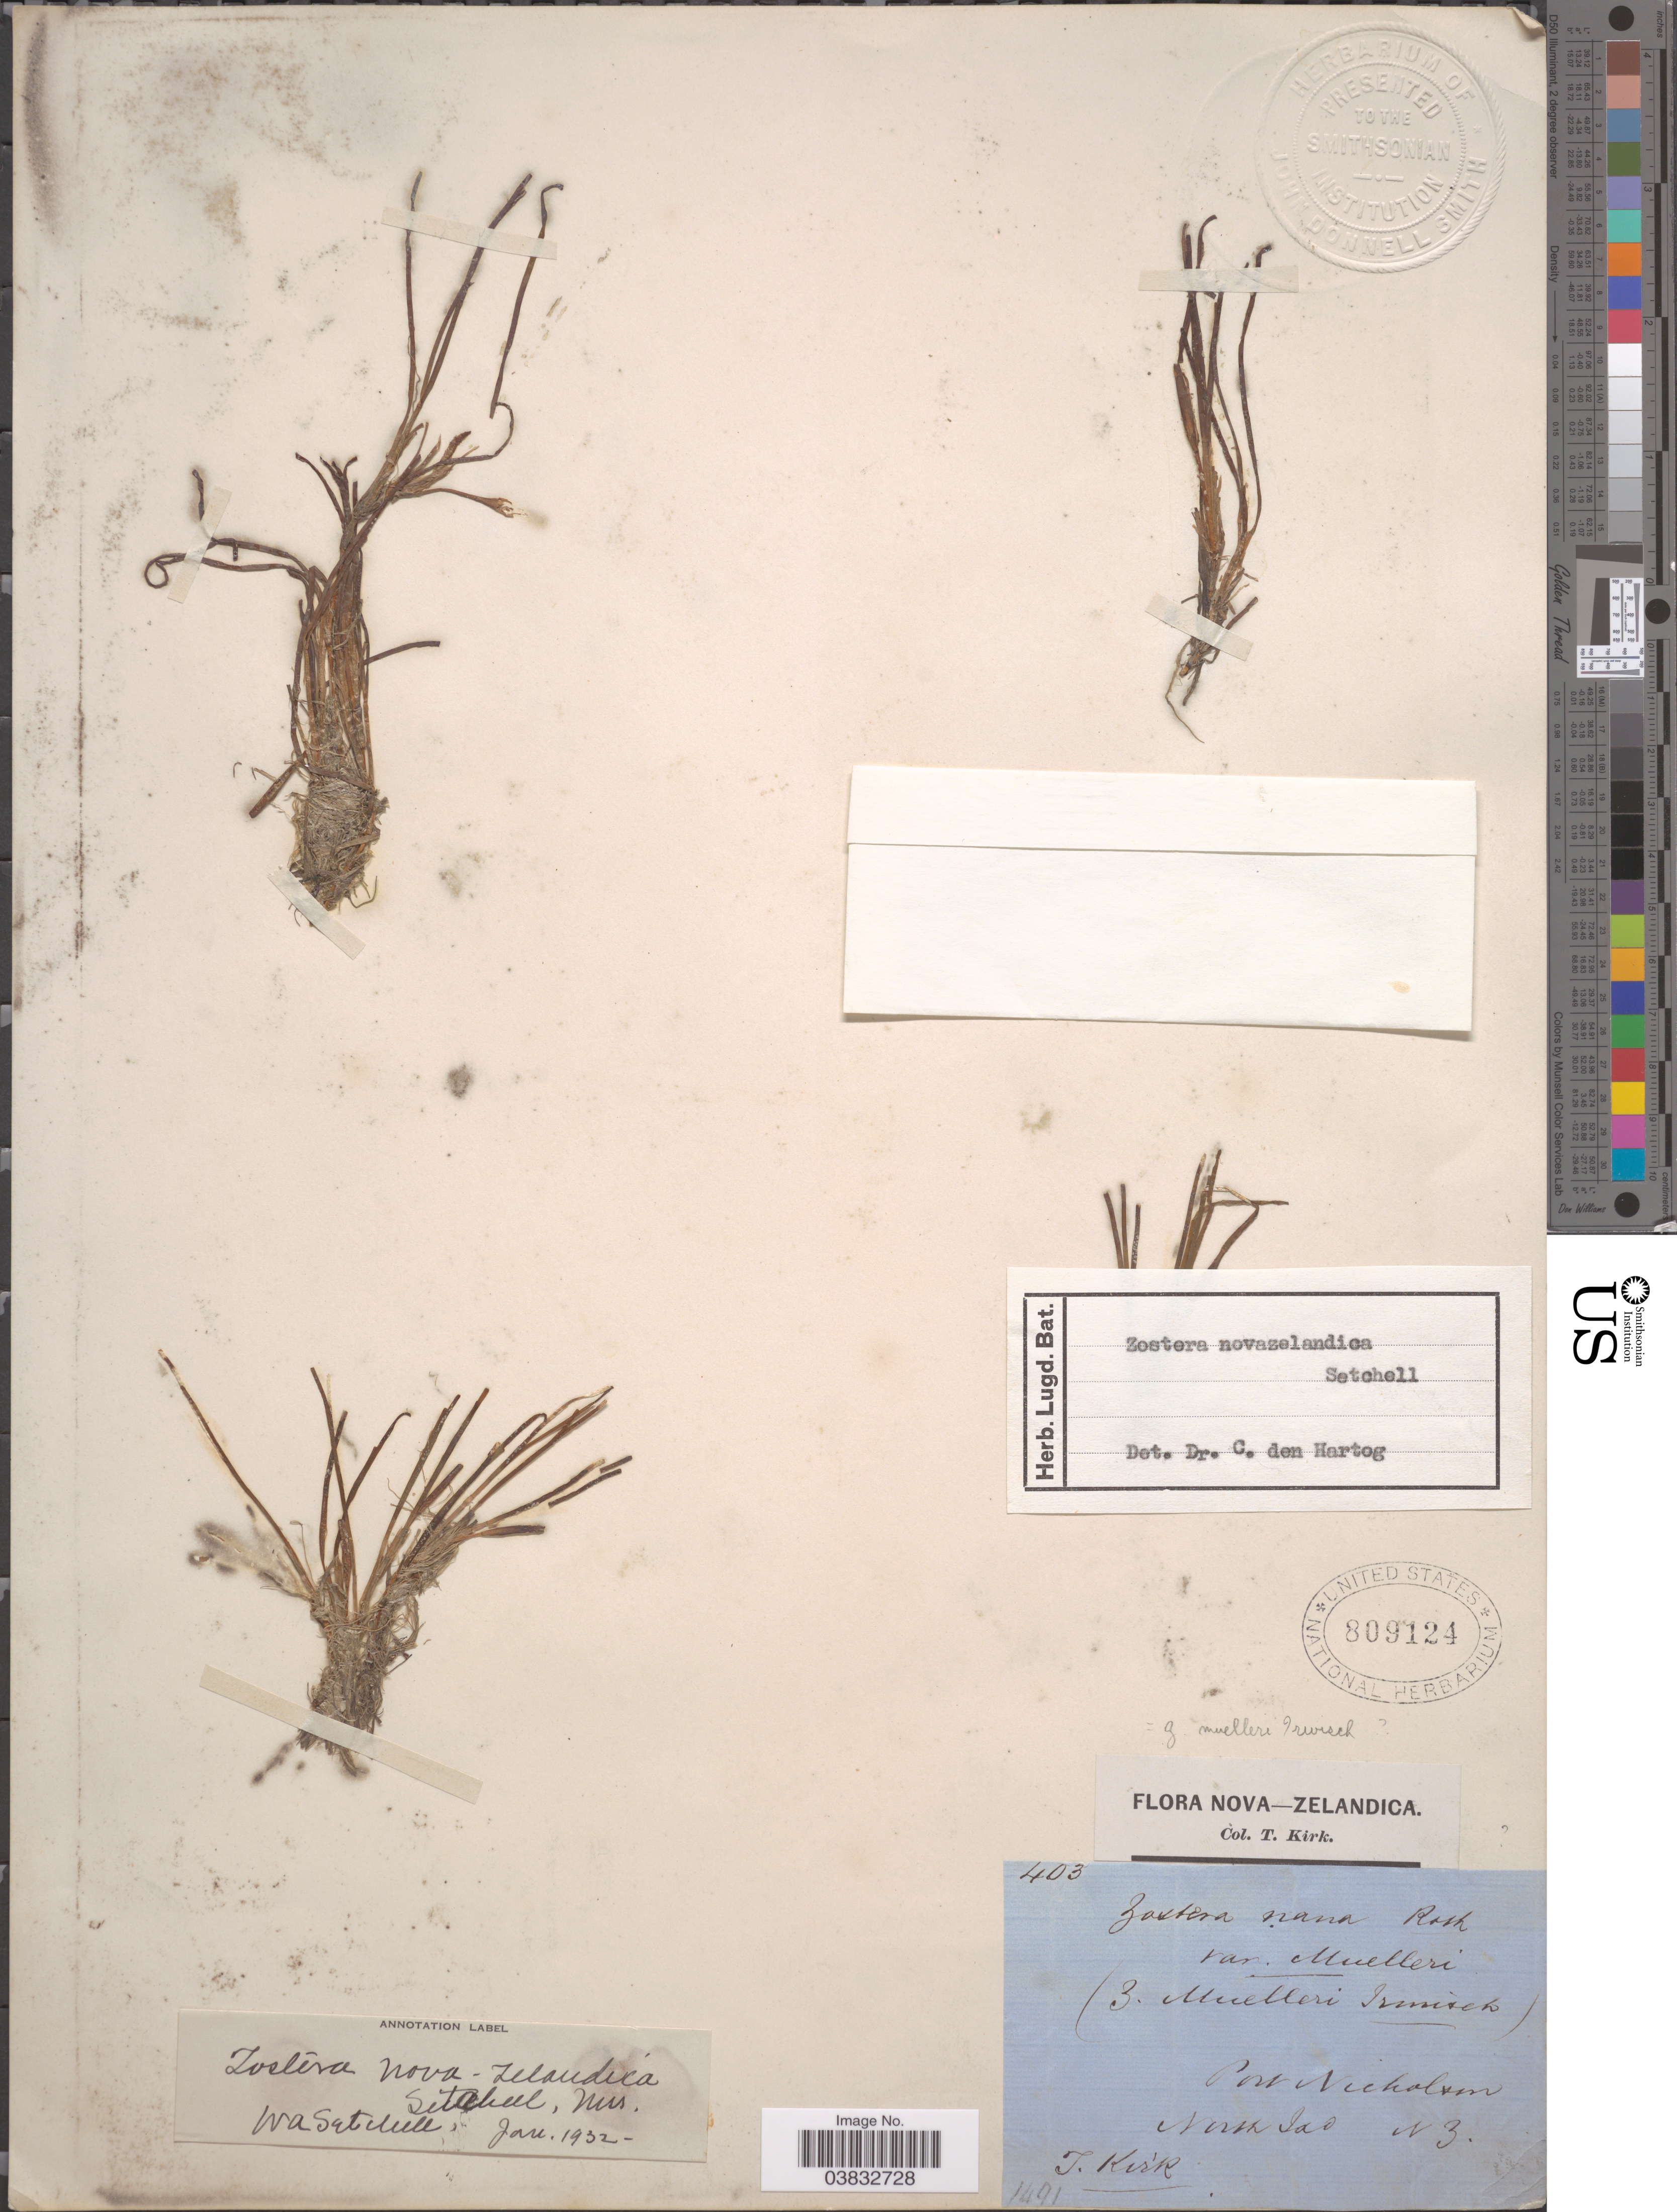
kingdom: Plantae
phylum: Tracheophyta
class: Liliopsida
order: Alismatales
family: Zosteraceae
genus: Zostera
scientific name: Zostera novazelandica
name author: Setch.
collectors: T. Kirk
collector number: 403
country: New Zealand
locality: Nova-Zelandica. Port Nicholson. North Id.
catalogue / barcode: US 809124